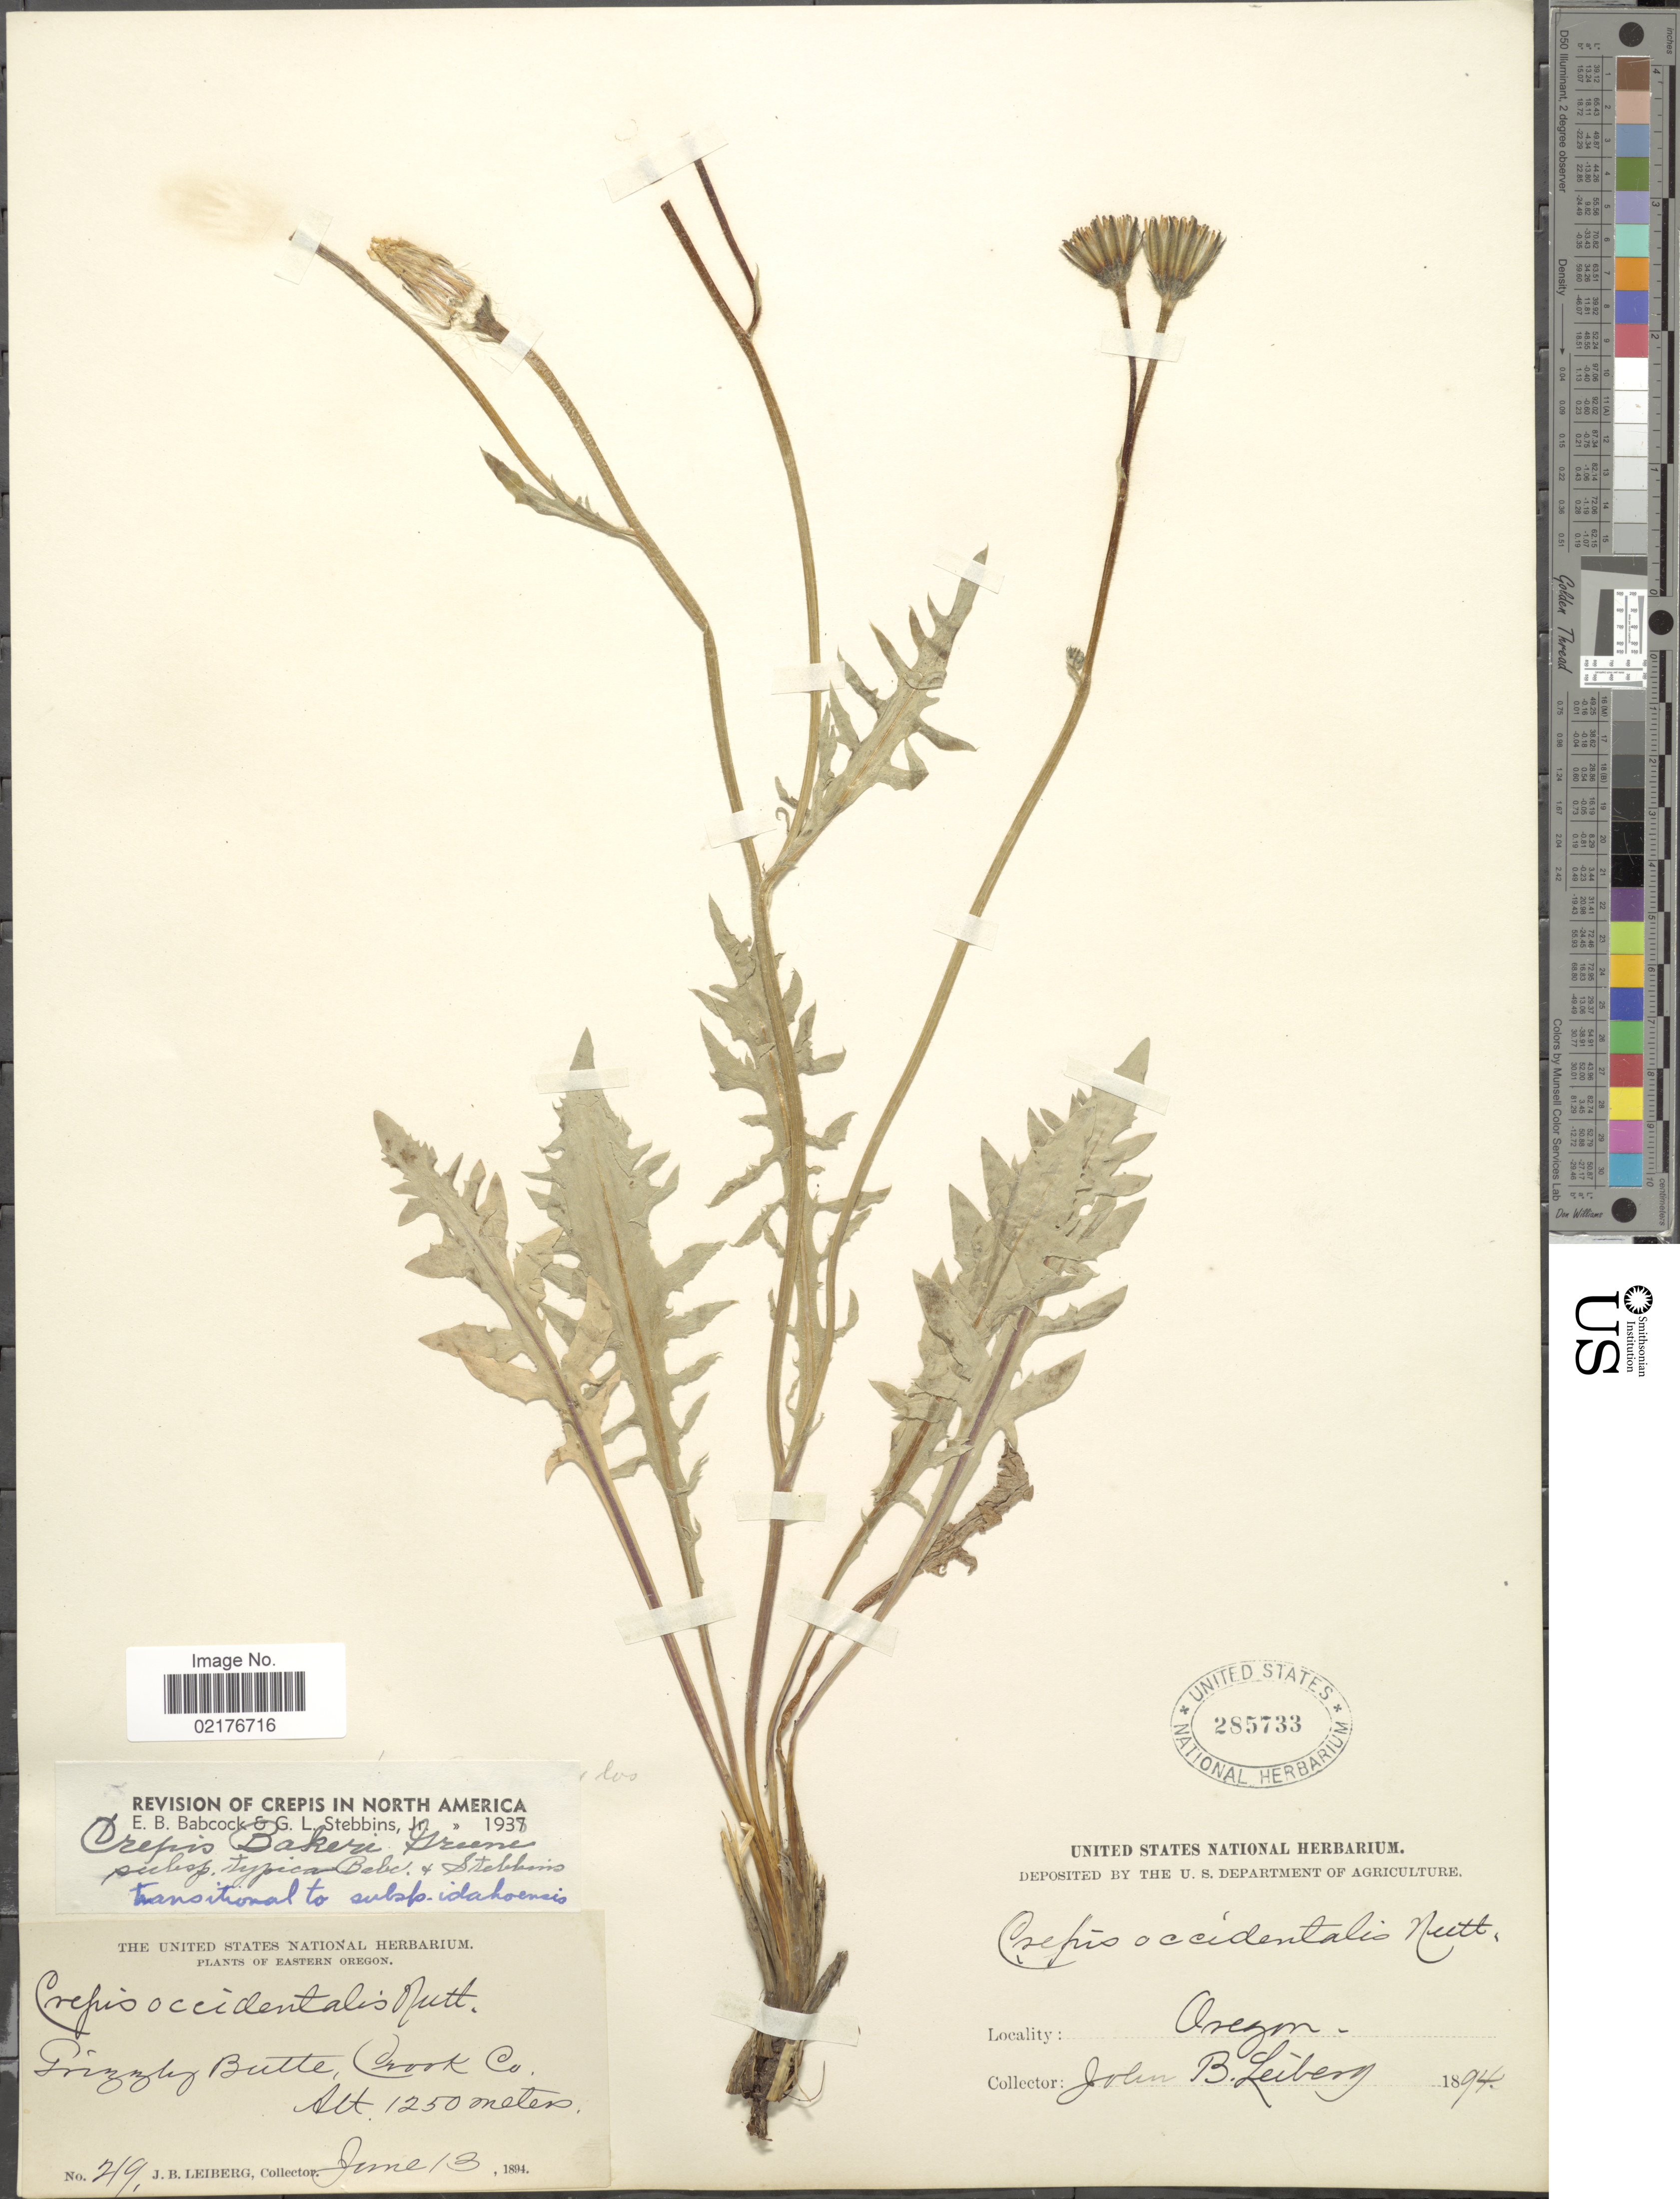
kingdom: Plantae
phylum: Tracheophyta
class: Magnoliopsida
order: Asterales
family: Asteraceae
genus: Crepis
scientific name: Crepis bakeri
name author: Greene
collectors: J. B. Leiberg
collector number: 219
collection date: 1894-06-13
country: United States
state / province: Oregon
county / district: Crook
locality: Eastern Oregon, Grizzley Butte, Crook Co.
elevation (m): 1250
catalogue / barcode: US 285733